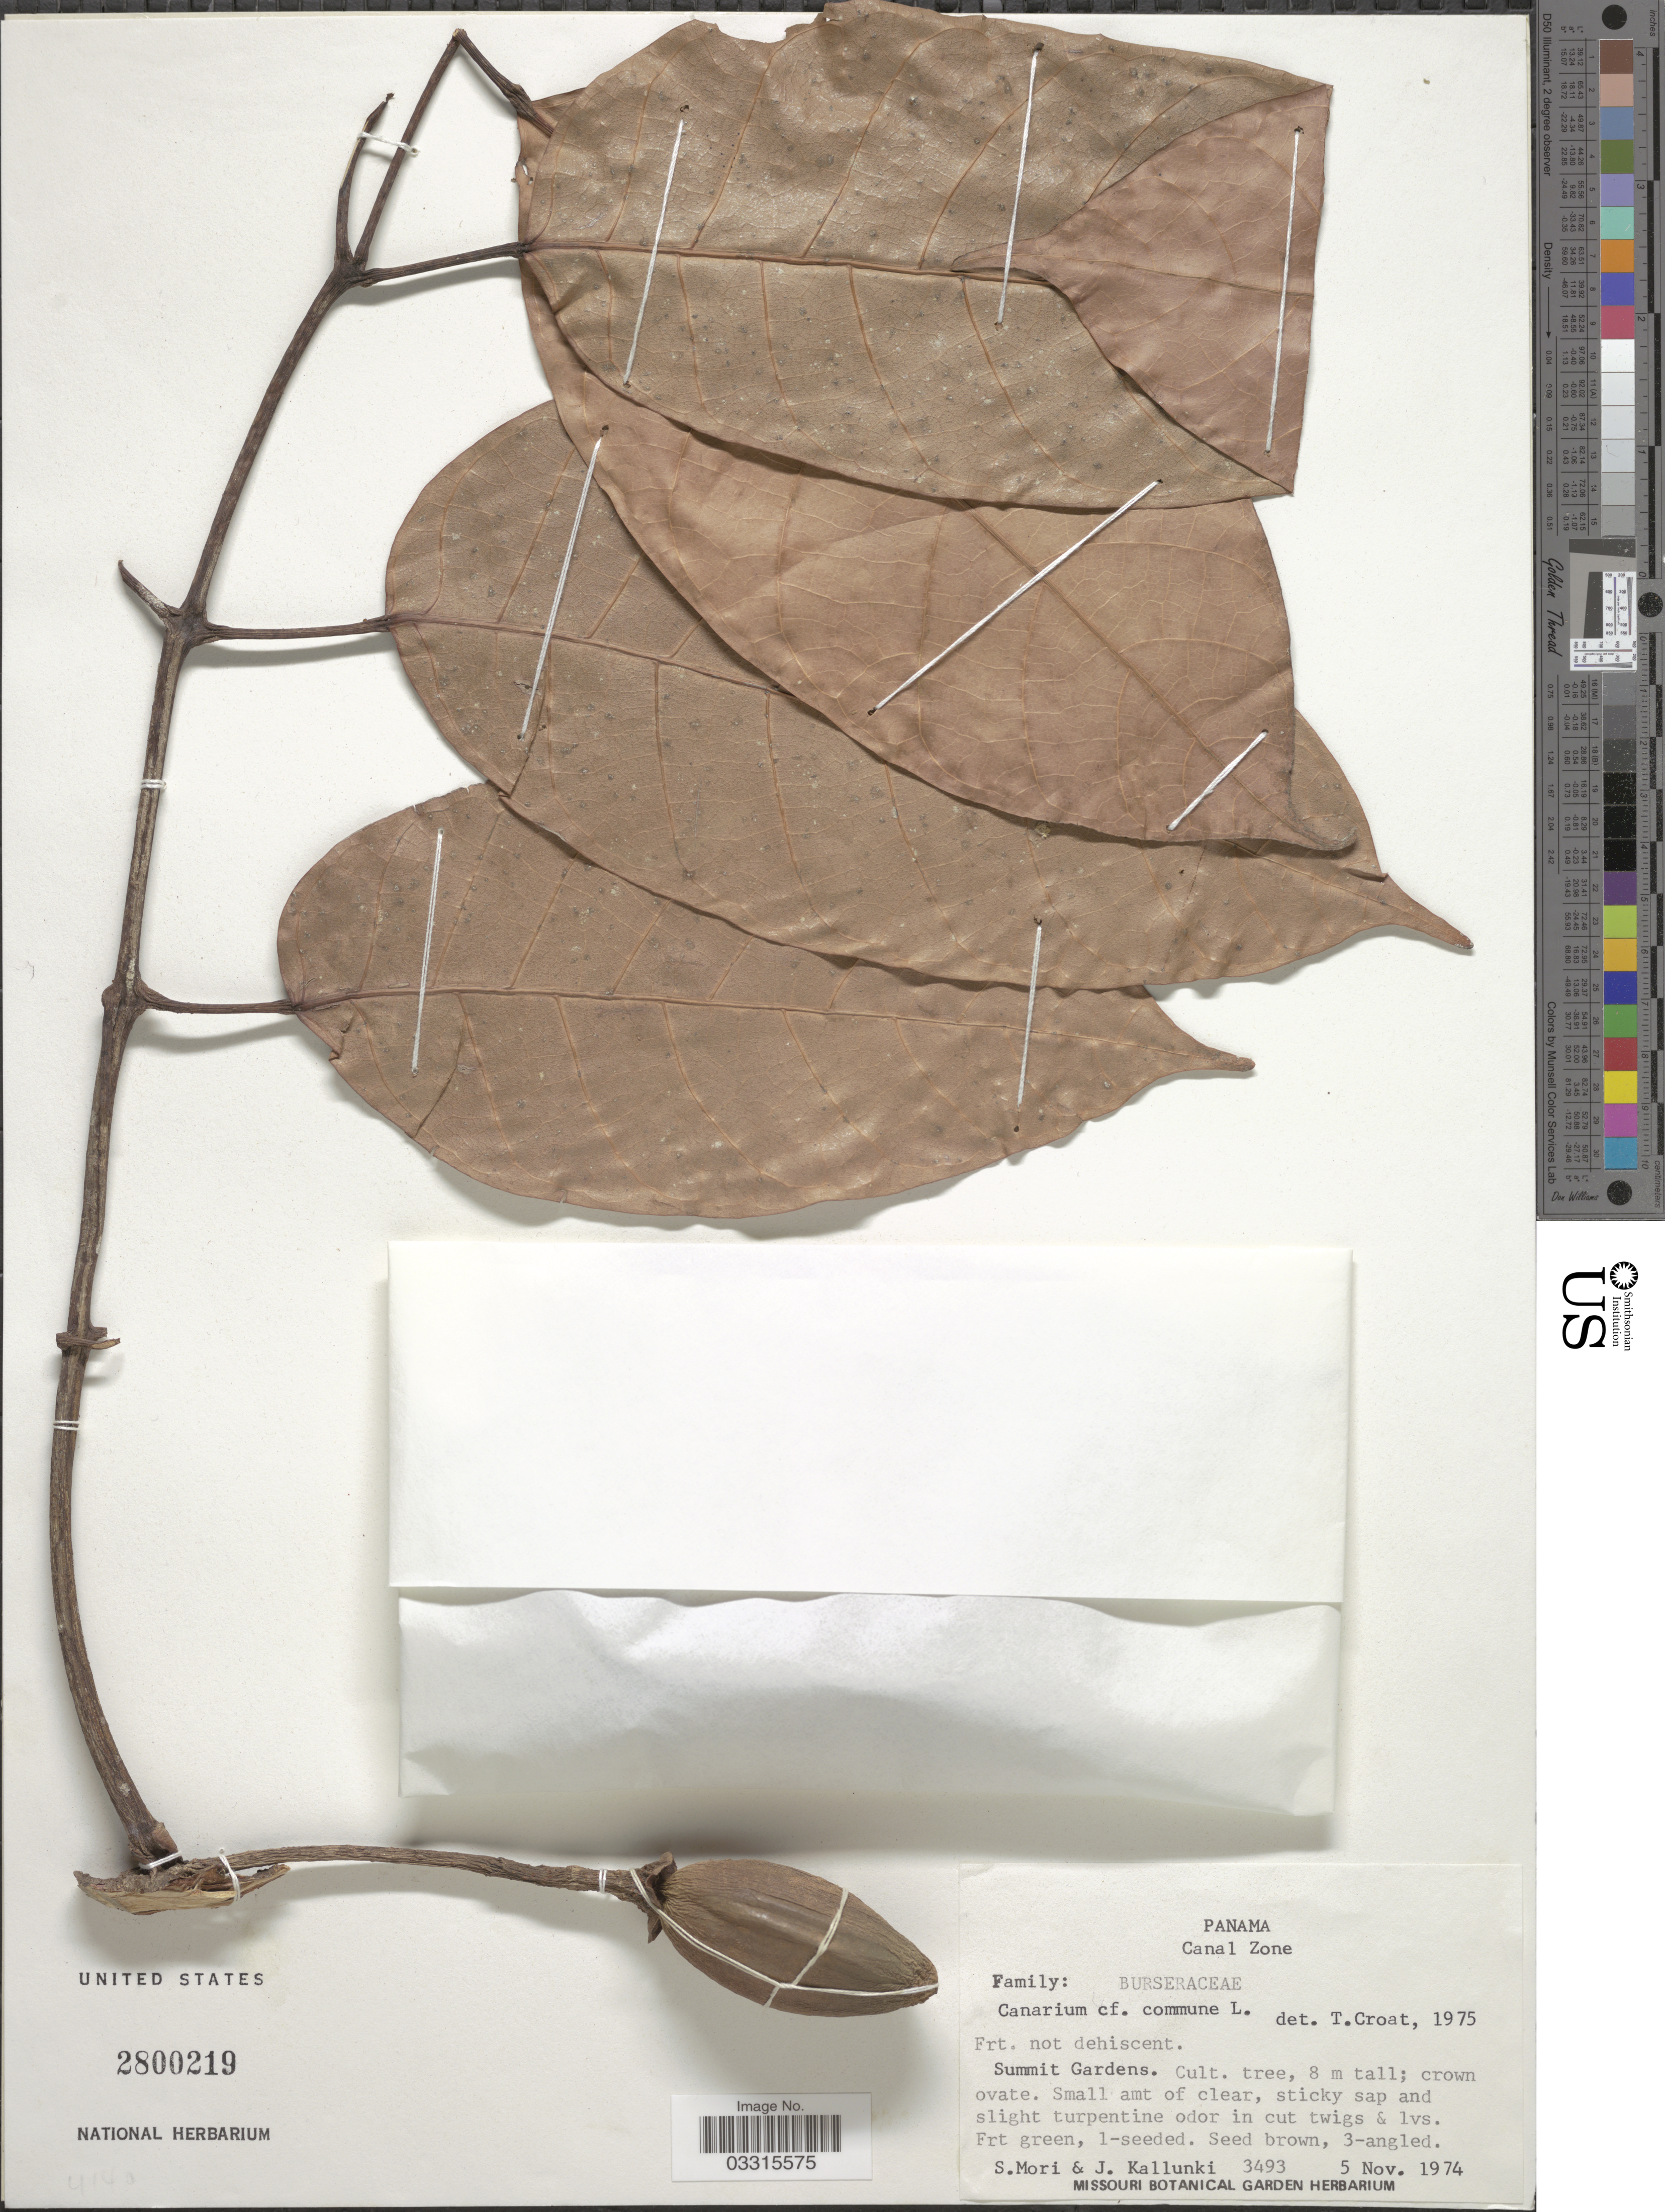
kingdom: Plantae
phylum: Tracheophyta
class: Magnoliopsida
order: Sapindales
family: Burseraceae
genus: Canarium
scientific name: Canarium commune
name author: L.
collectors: S. Mori & J. Kallunki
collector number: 3493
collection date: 1974-11-05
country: Panama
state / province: Colón / Panamá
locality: Canal Zone. Summit Gardens.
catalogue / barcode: US 2800219